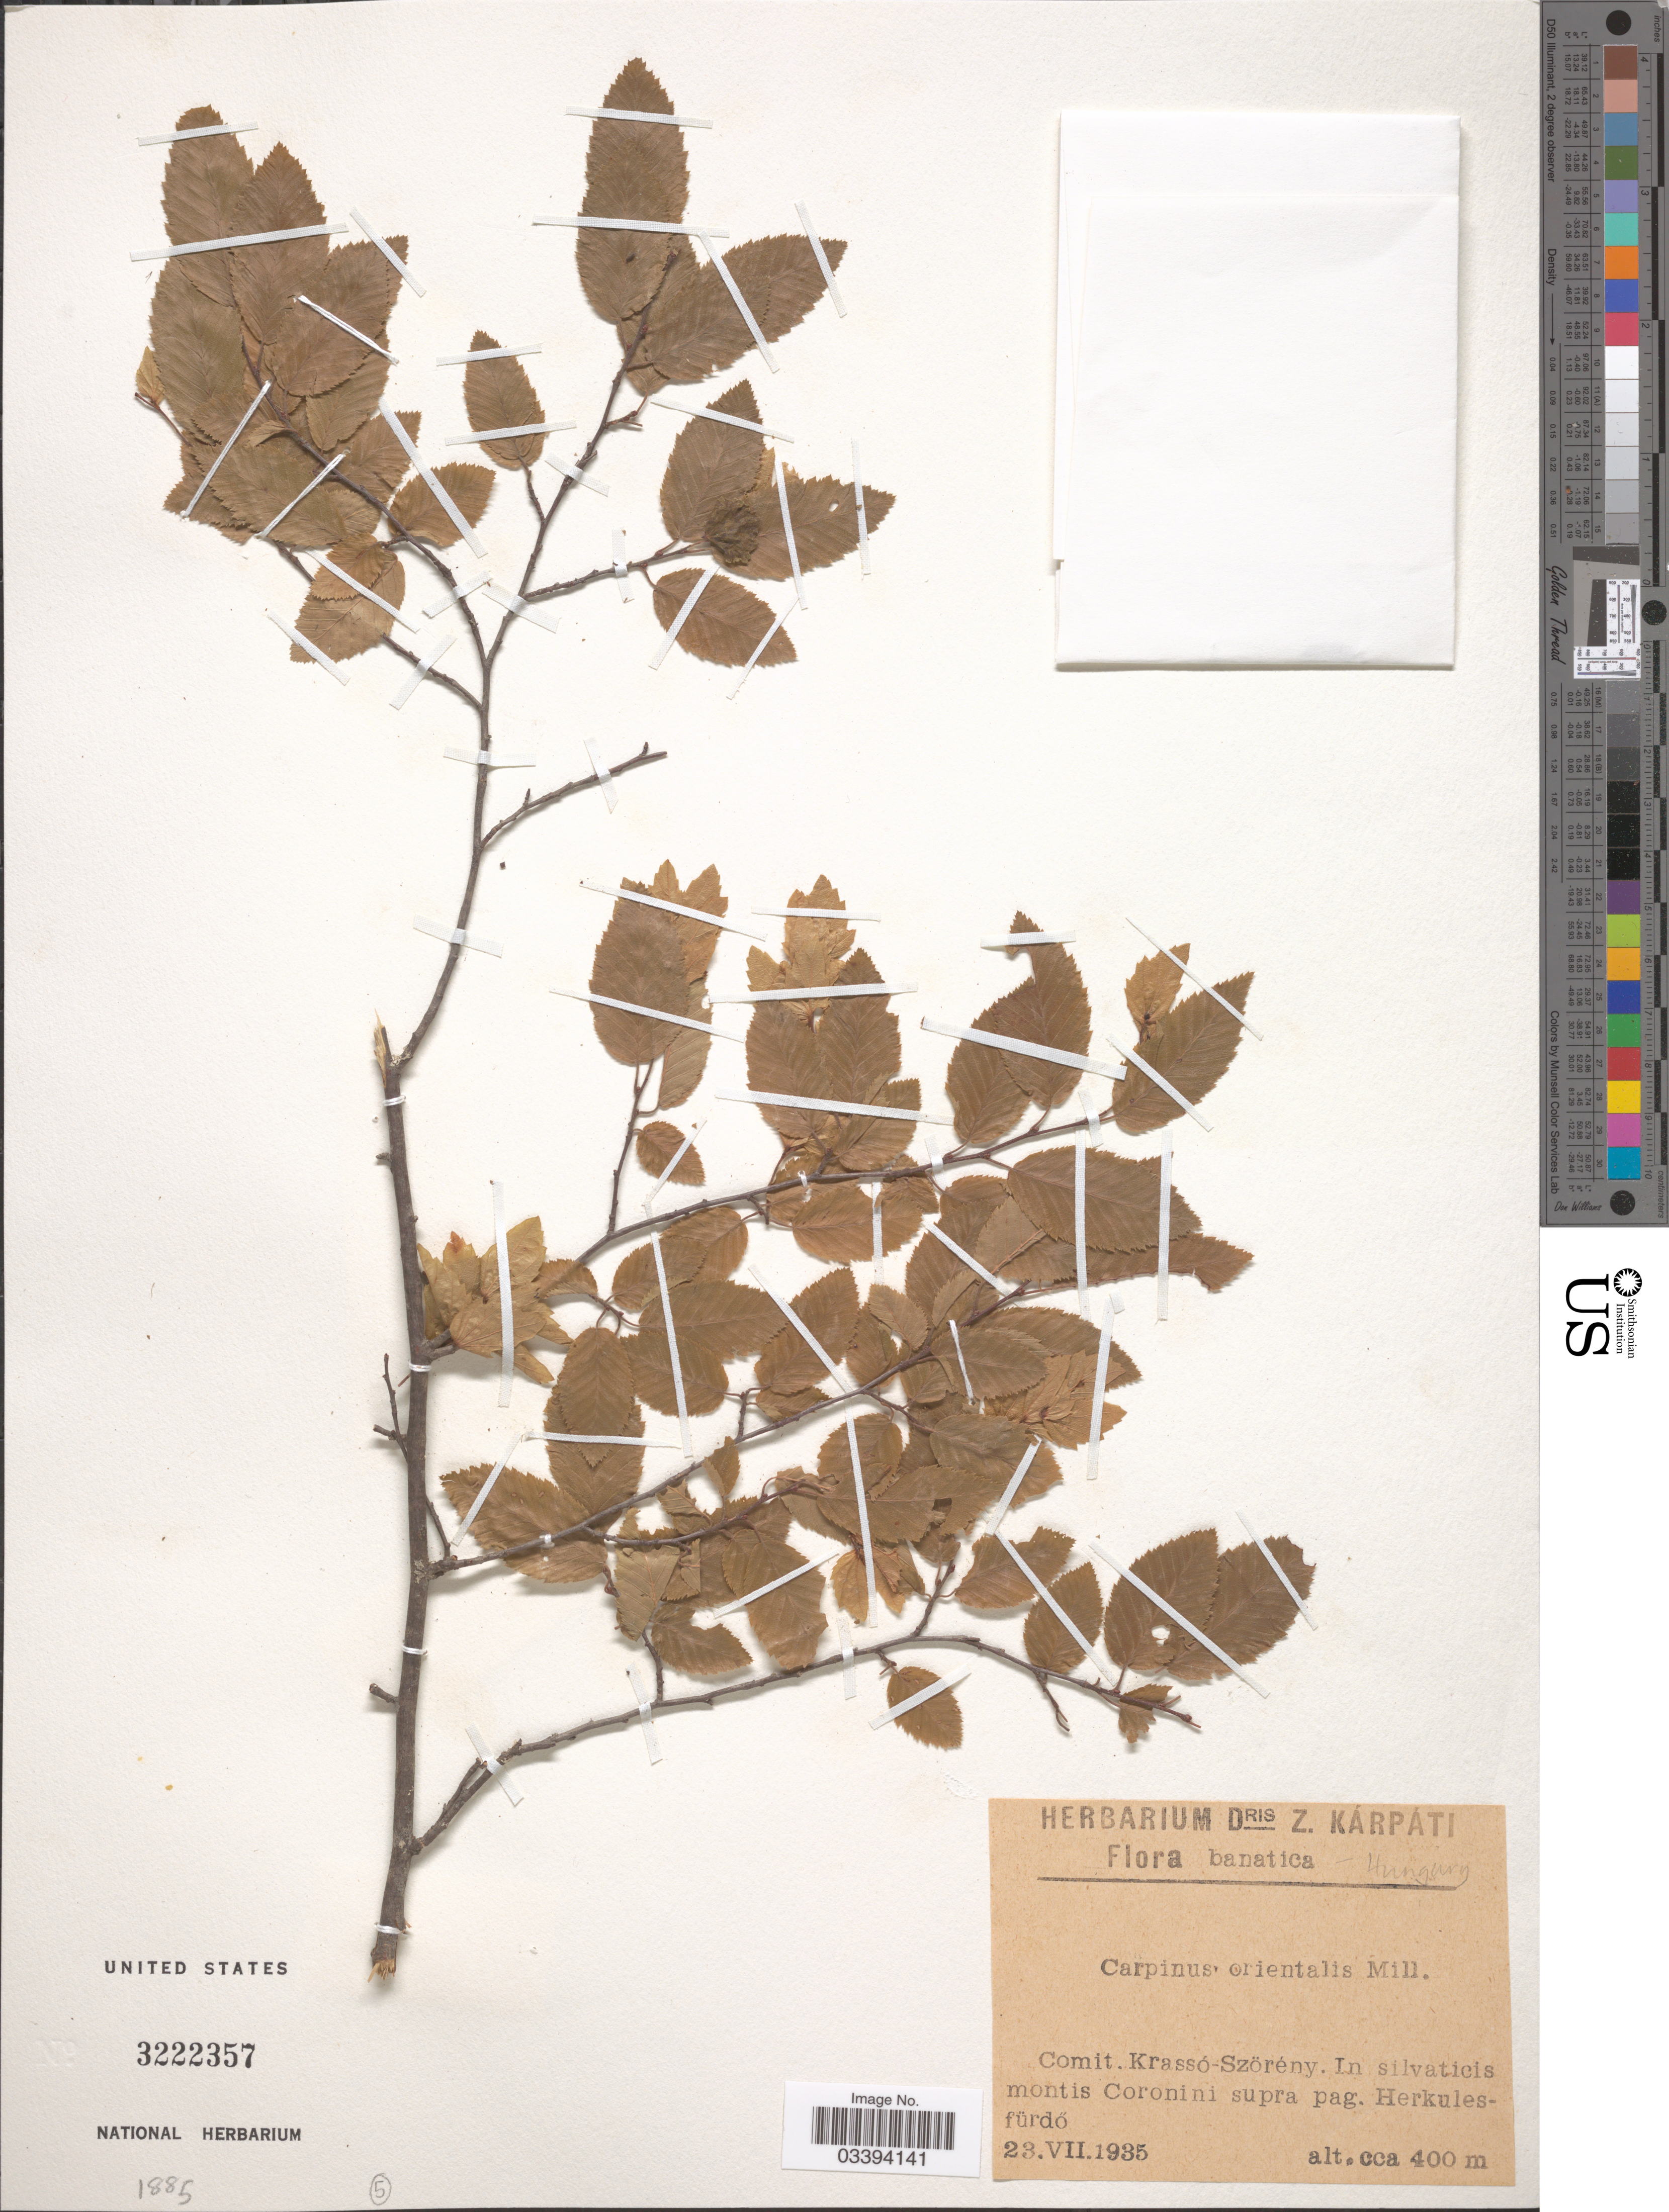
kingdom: Plantae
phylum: Tracheophyta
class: Magnoliopsida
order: Fagales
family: Betulaceae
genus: Carpinus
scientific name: Carpinus orientalis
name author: Mill.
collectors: ex herb. Dris Z. Karpati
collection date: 1935-07-23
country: Hungary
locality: Comit. Krassó-Szörény. In silvaticis montis Coronini supra pag. Herkulesfürdö.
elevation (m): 400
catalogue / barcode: US 3222357